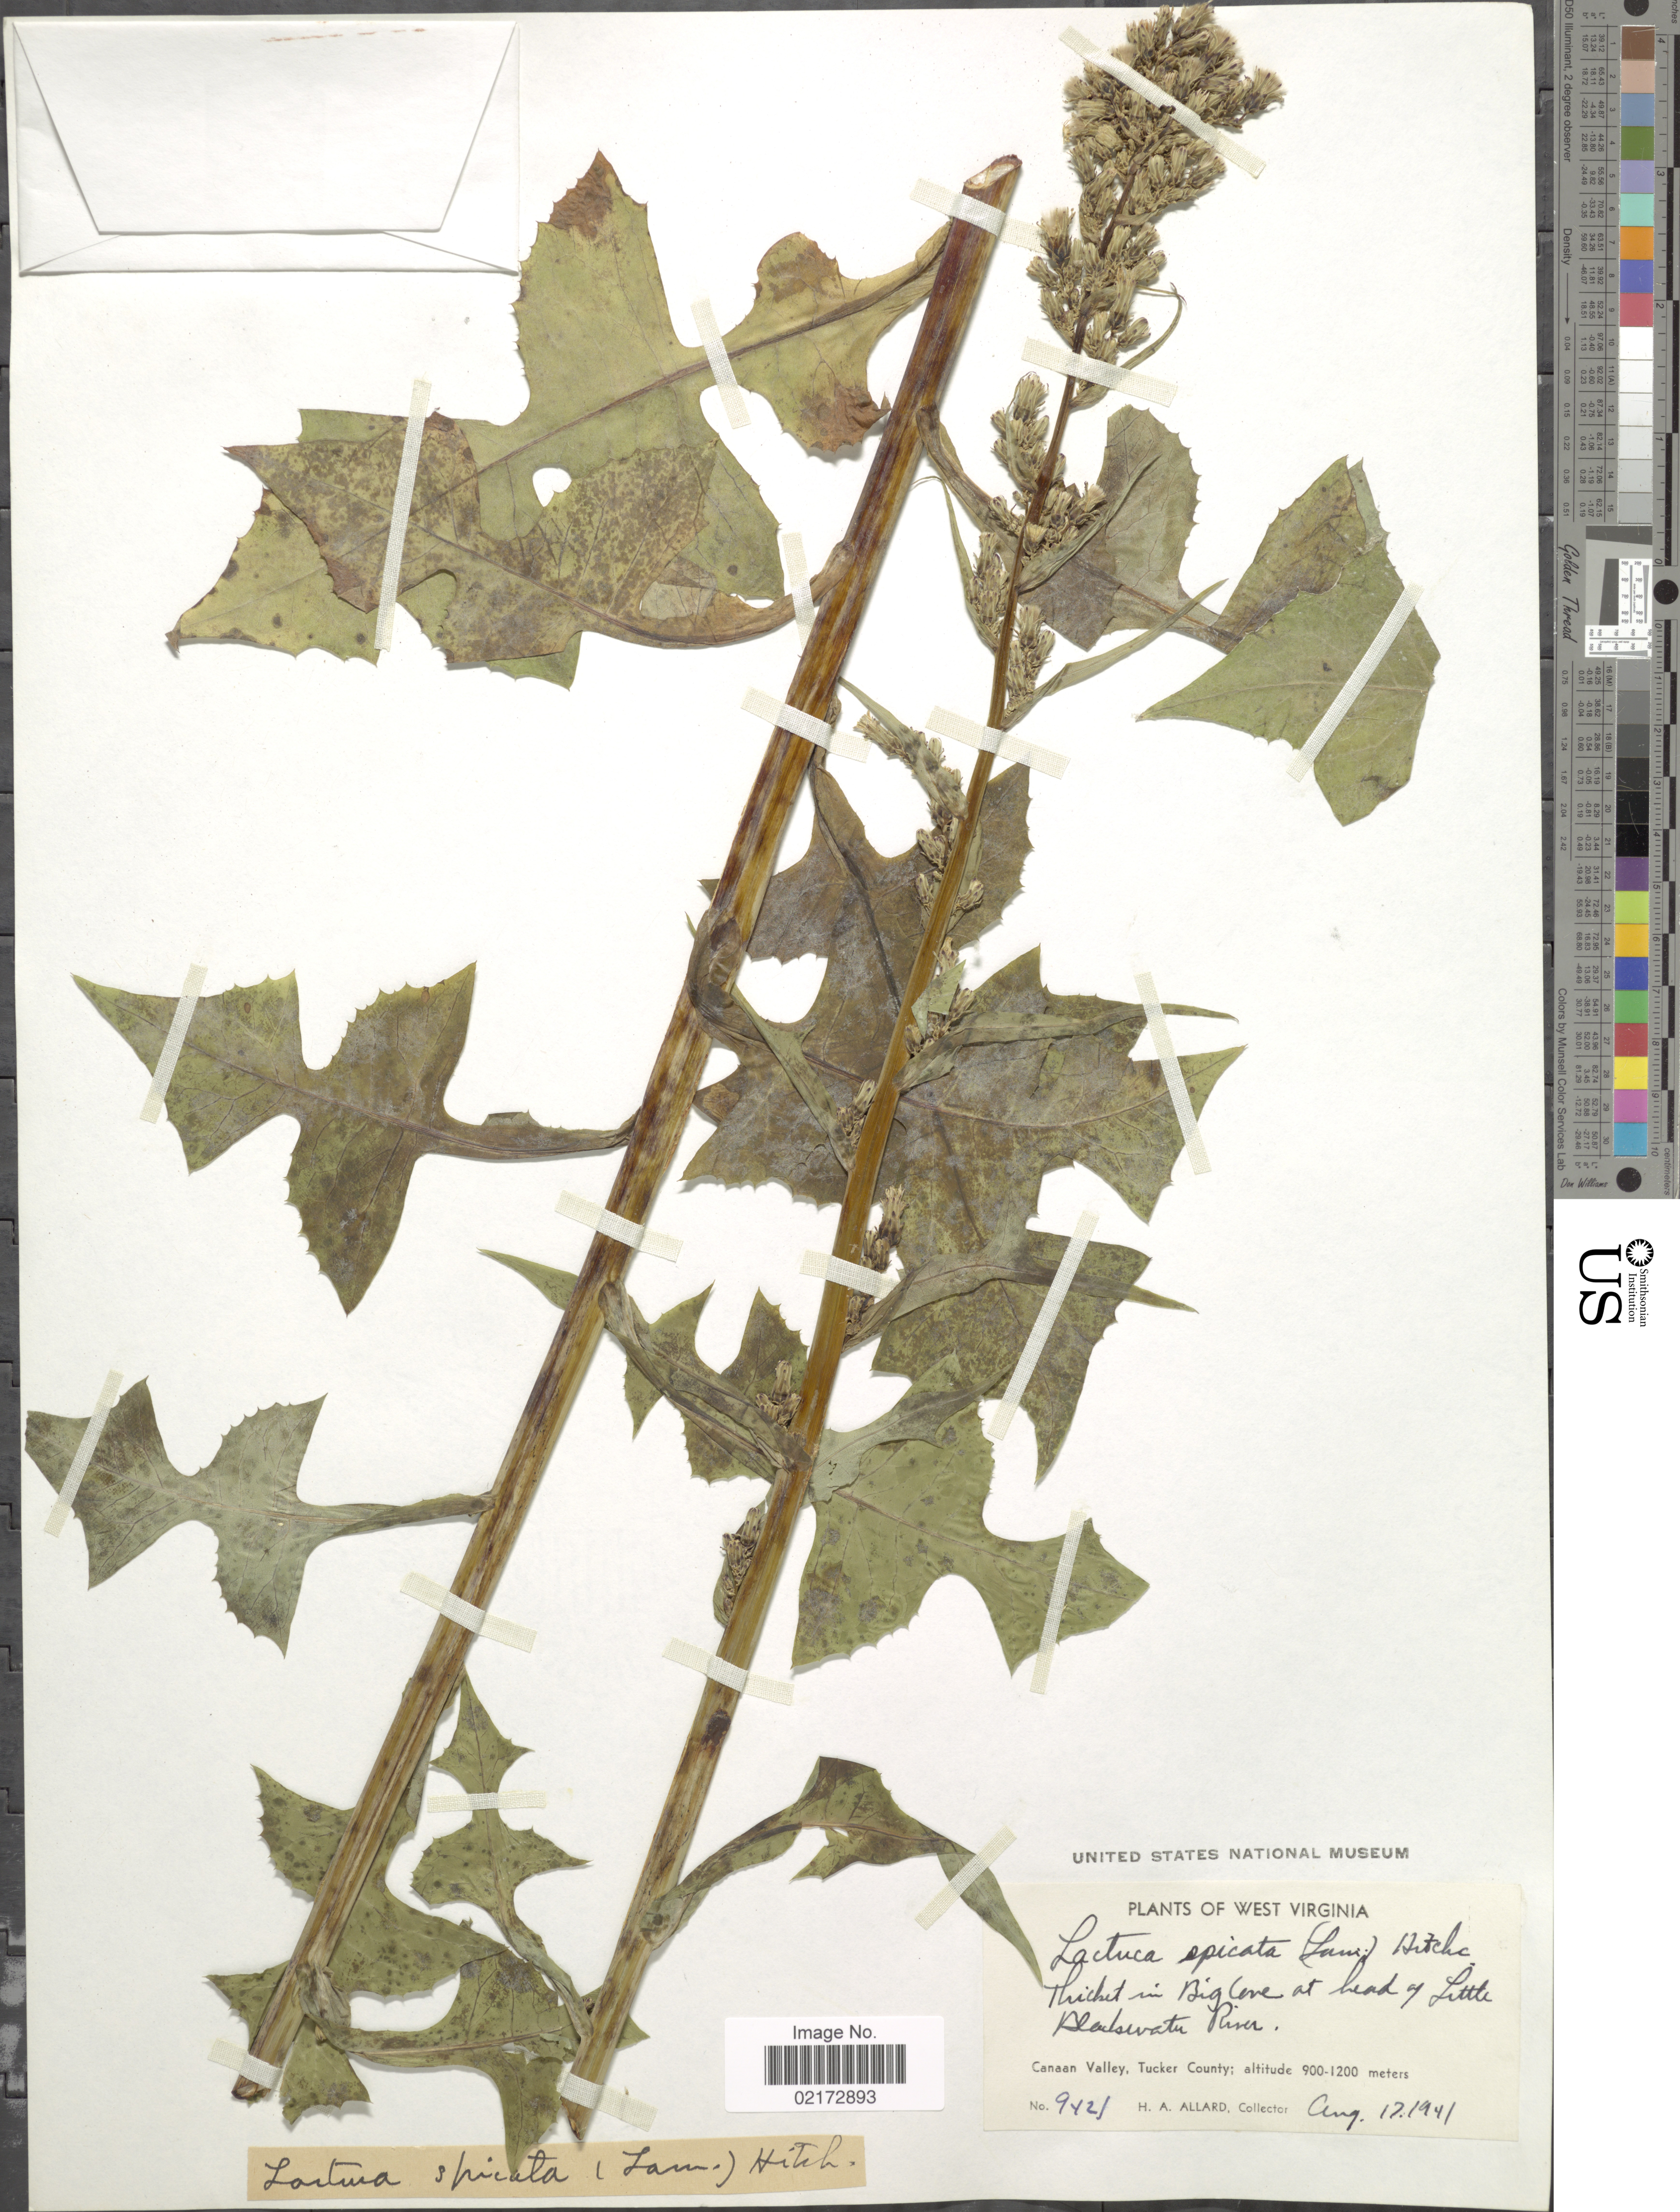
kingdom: Plantae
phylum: Tracheophyta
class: Magnoliopsida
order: Asterales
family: Asteraceae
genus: Lactuca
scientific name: Lactuca biennis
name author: (Moench) Fernald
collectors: H. A. Allard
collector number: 9421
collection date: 1941-08-17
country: United States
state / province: West Virginia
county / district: Tucker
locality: Big Cove at head of Little Blackwater River, Canaan Valley, Tucker County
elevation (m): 900